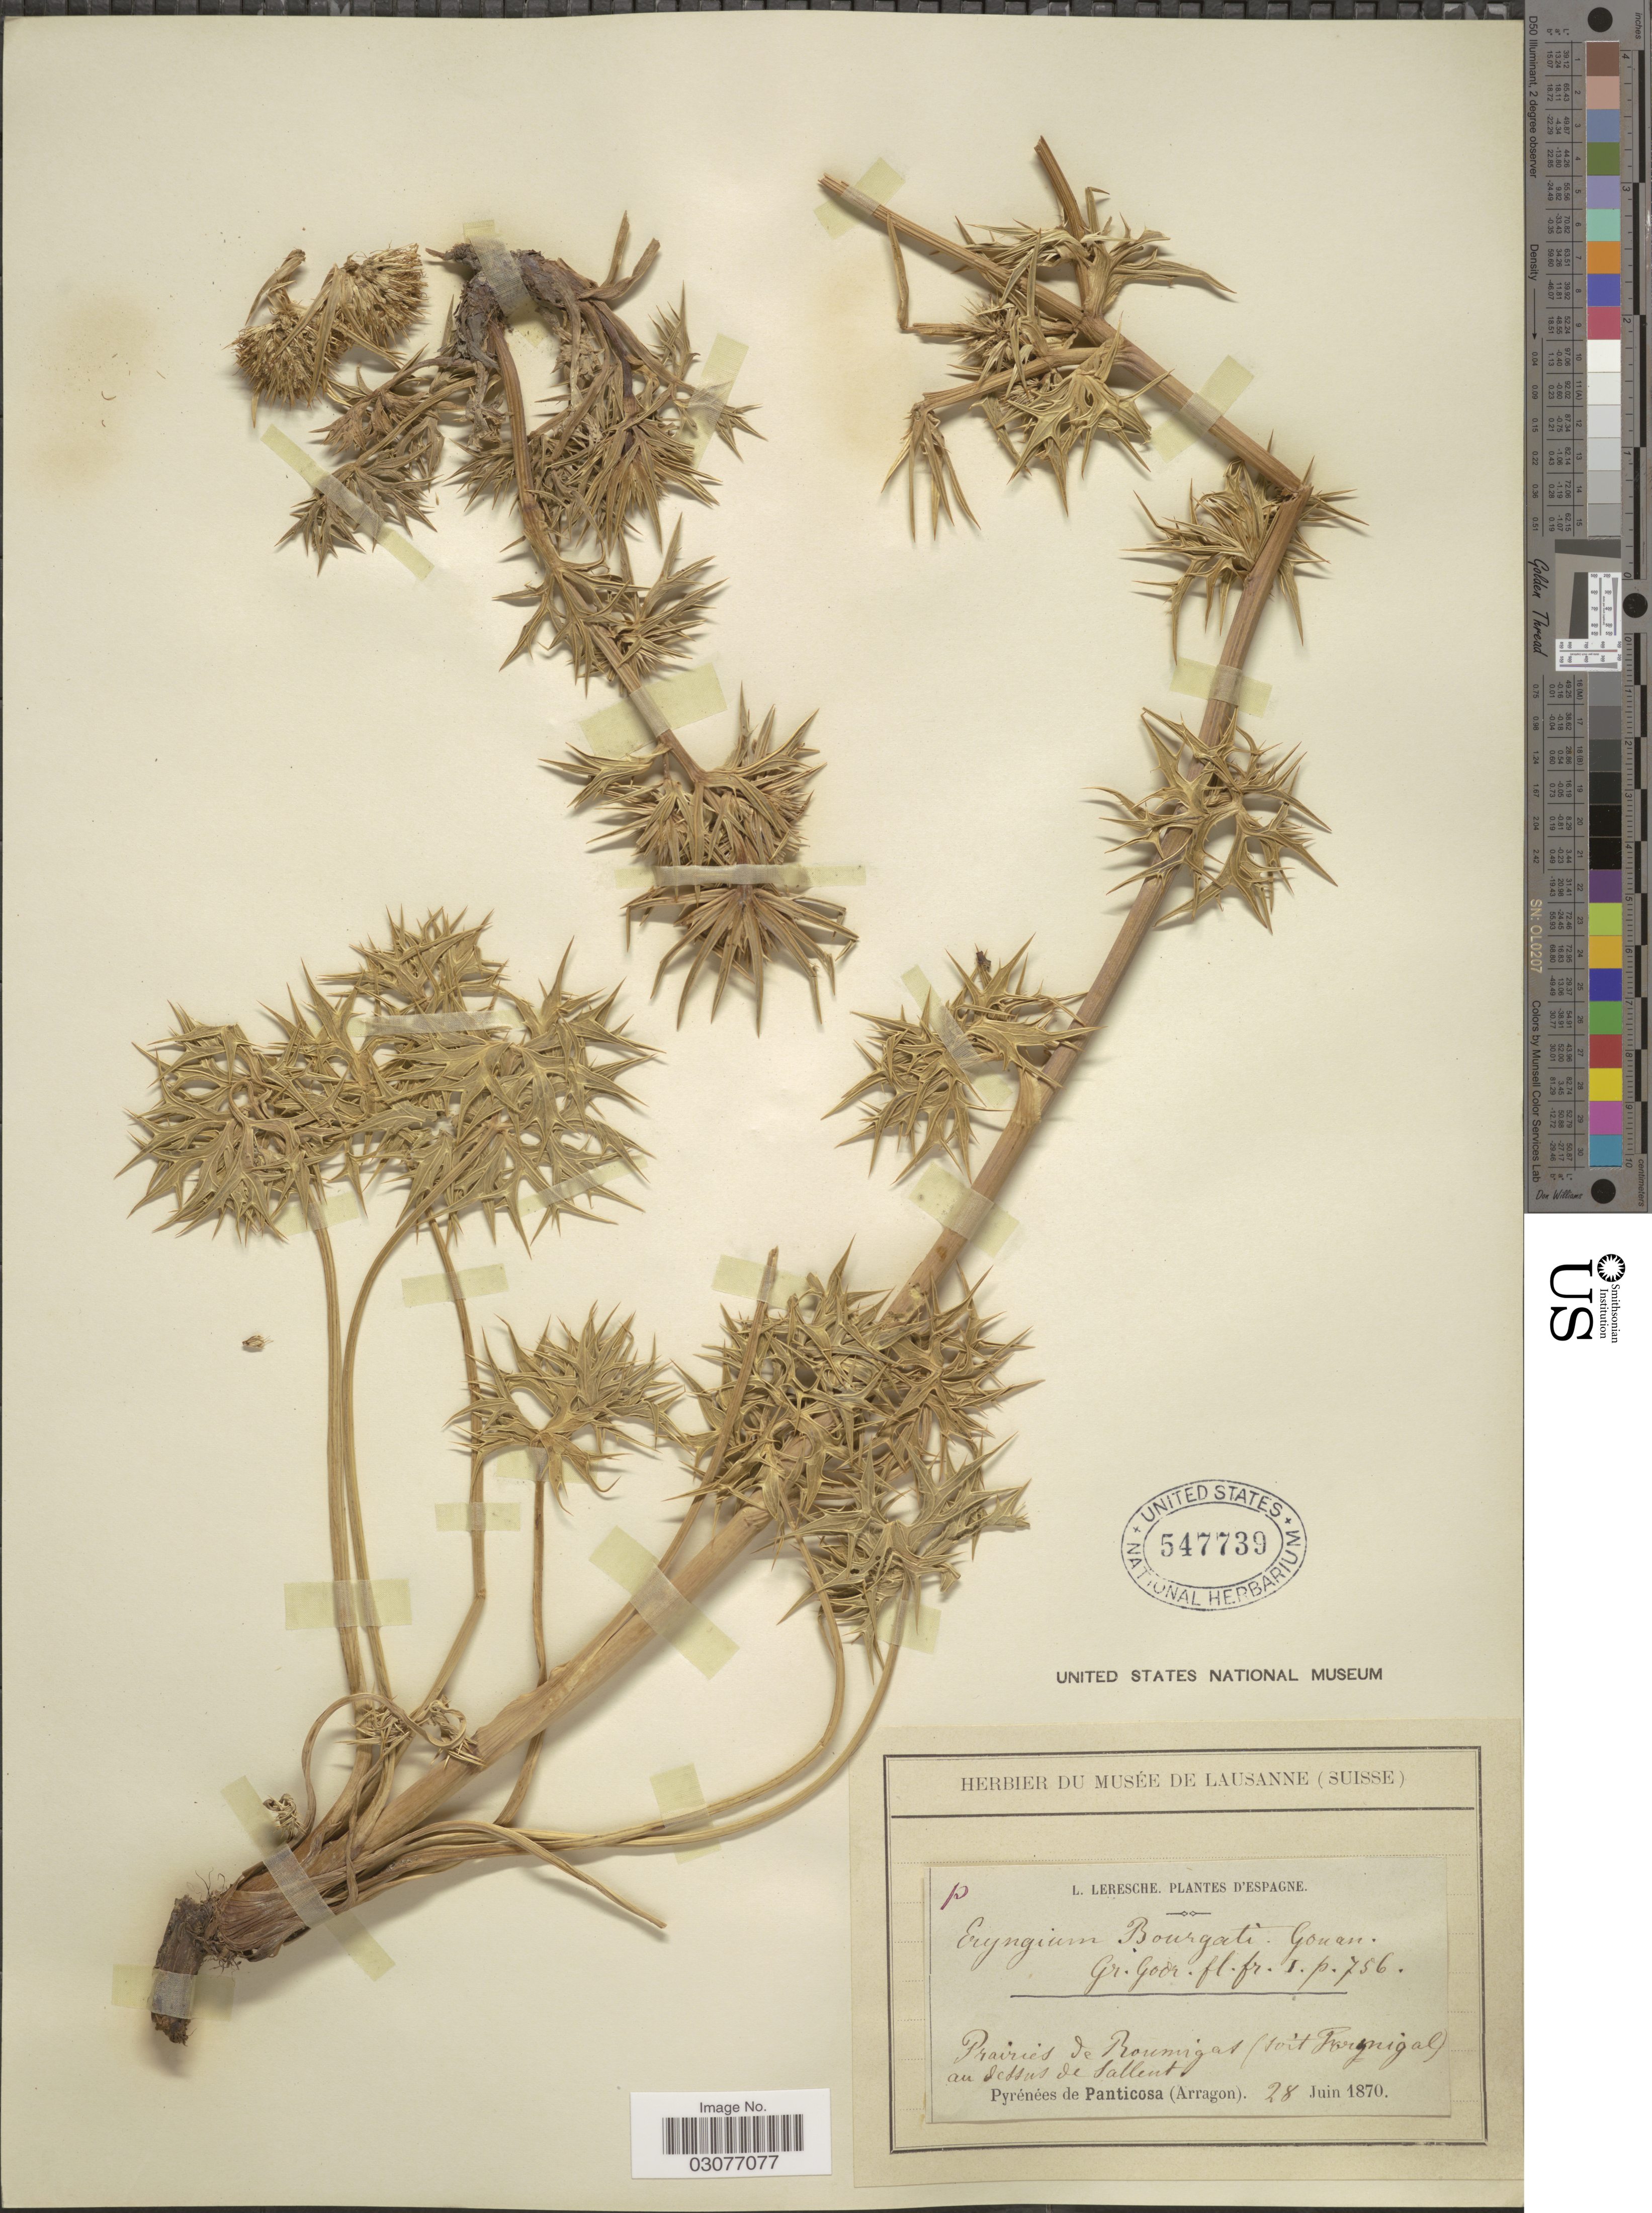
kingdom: Plantae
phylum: Tracheophyta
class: Magnoliopsida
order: Apiales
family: Apiaceae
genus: Eryngium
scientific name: Eryngium bourgatii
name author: Gouan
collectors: L. Leresche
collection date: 1870-06-28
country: Spain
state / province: Aragón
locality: Espagne. Prairies de Roumigas (soit Formigal) au dessus de Sallent. Pyrénées de Panticosa (Arragon).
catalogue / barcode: US 547739